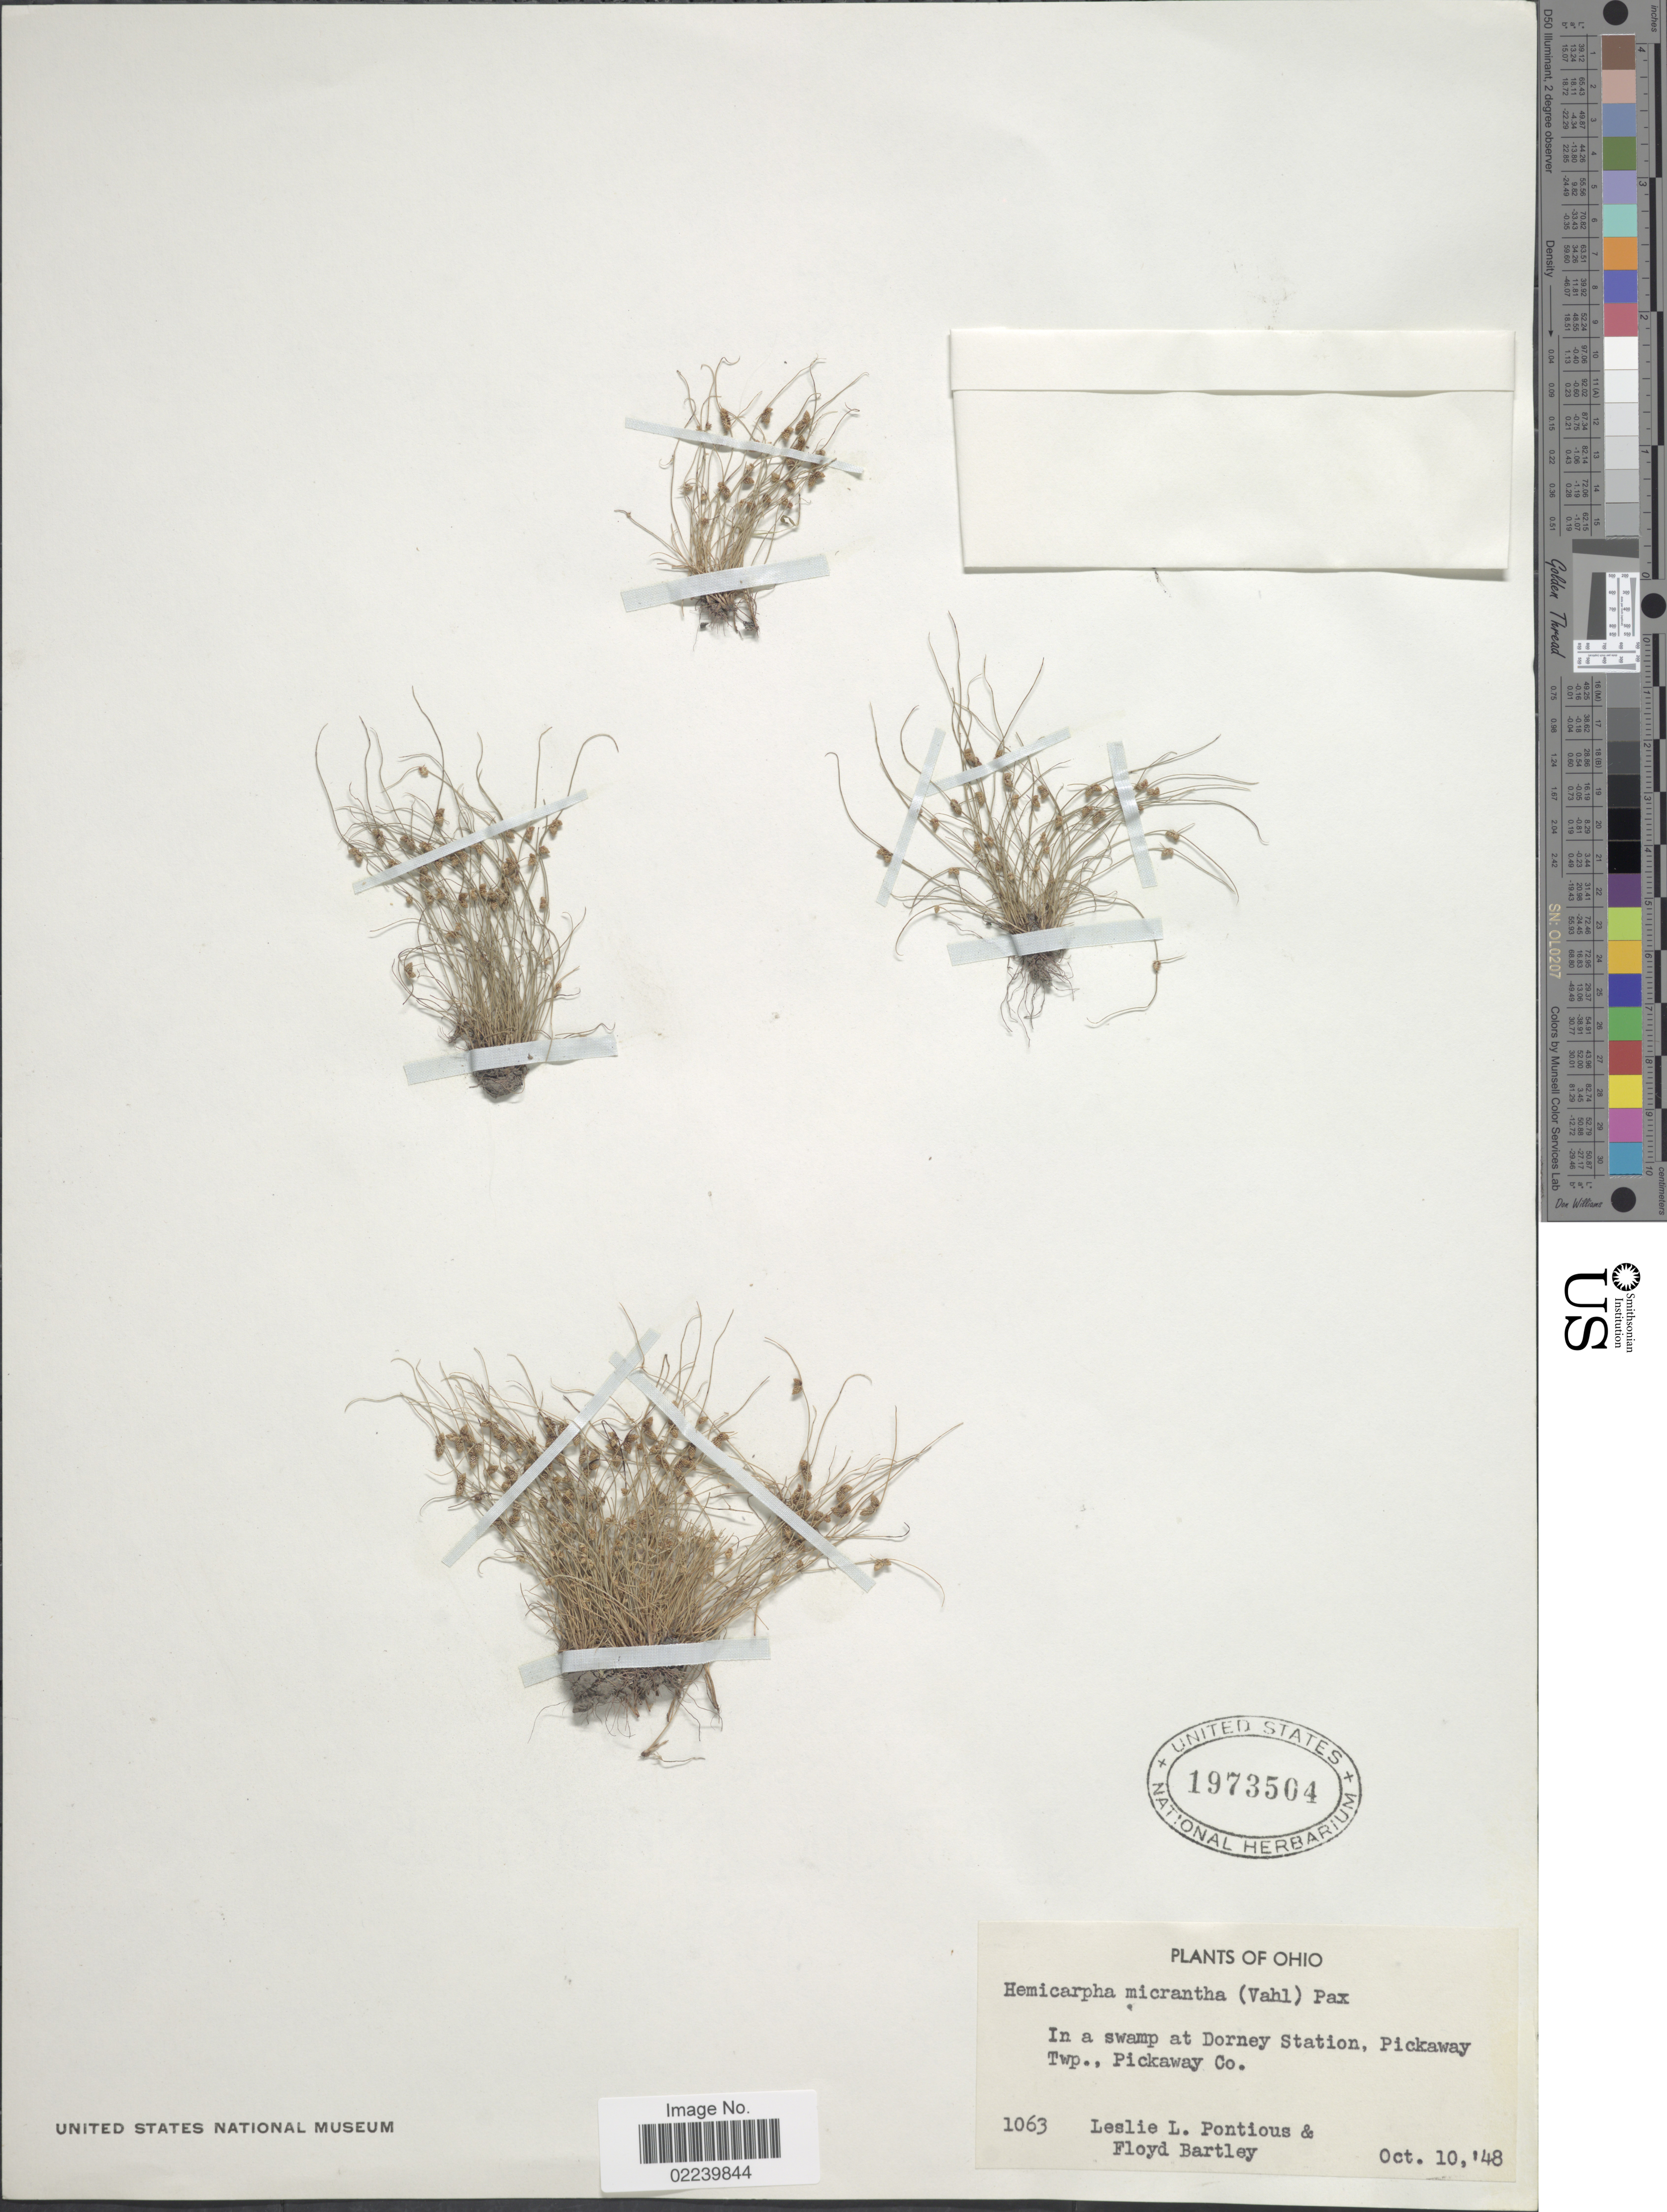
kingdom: Plantae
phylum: Tracheophyta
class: Liliopsida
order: Poales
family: Cyperaceae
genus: Cyperus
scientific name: Cyperus subsquarrosus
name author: (Muhl.) Bauters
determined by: Strong, M. T., (US), Smithsonian Institution - National Museum of Natural History (UNITED STATES)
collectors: L. L. Pontious & F. Bartley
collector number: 1063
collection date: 1948-10-10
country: United States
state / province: Ohio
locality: In a swamp at Dorney Station, Pickaway Twp., Pickaway Co.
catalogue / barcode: US 1973504